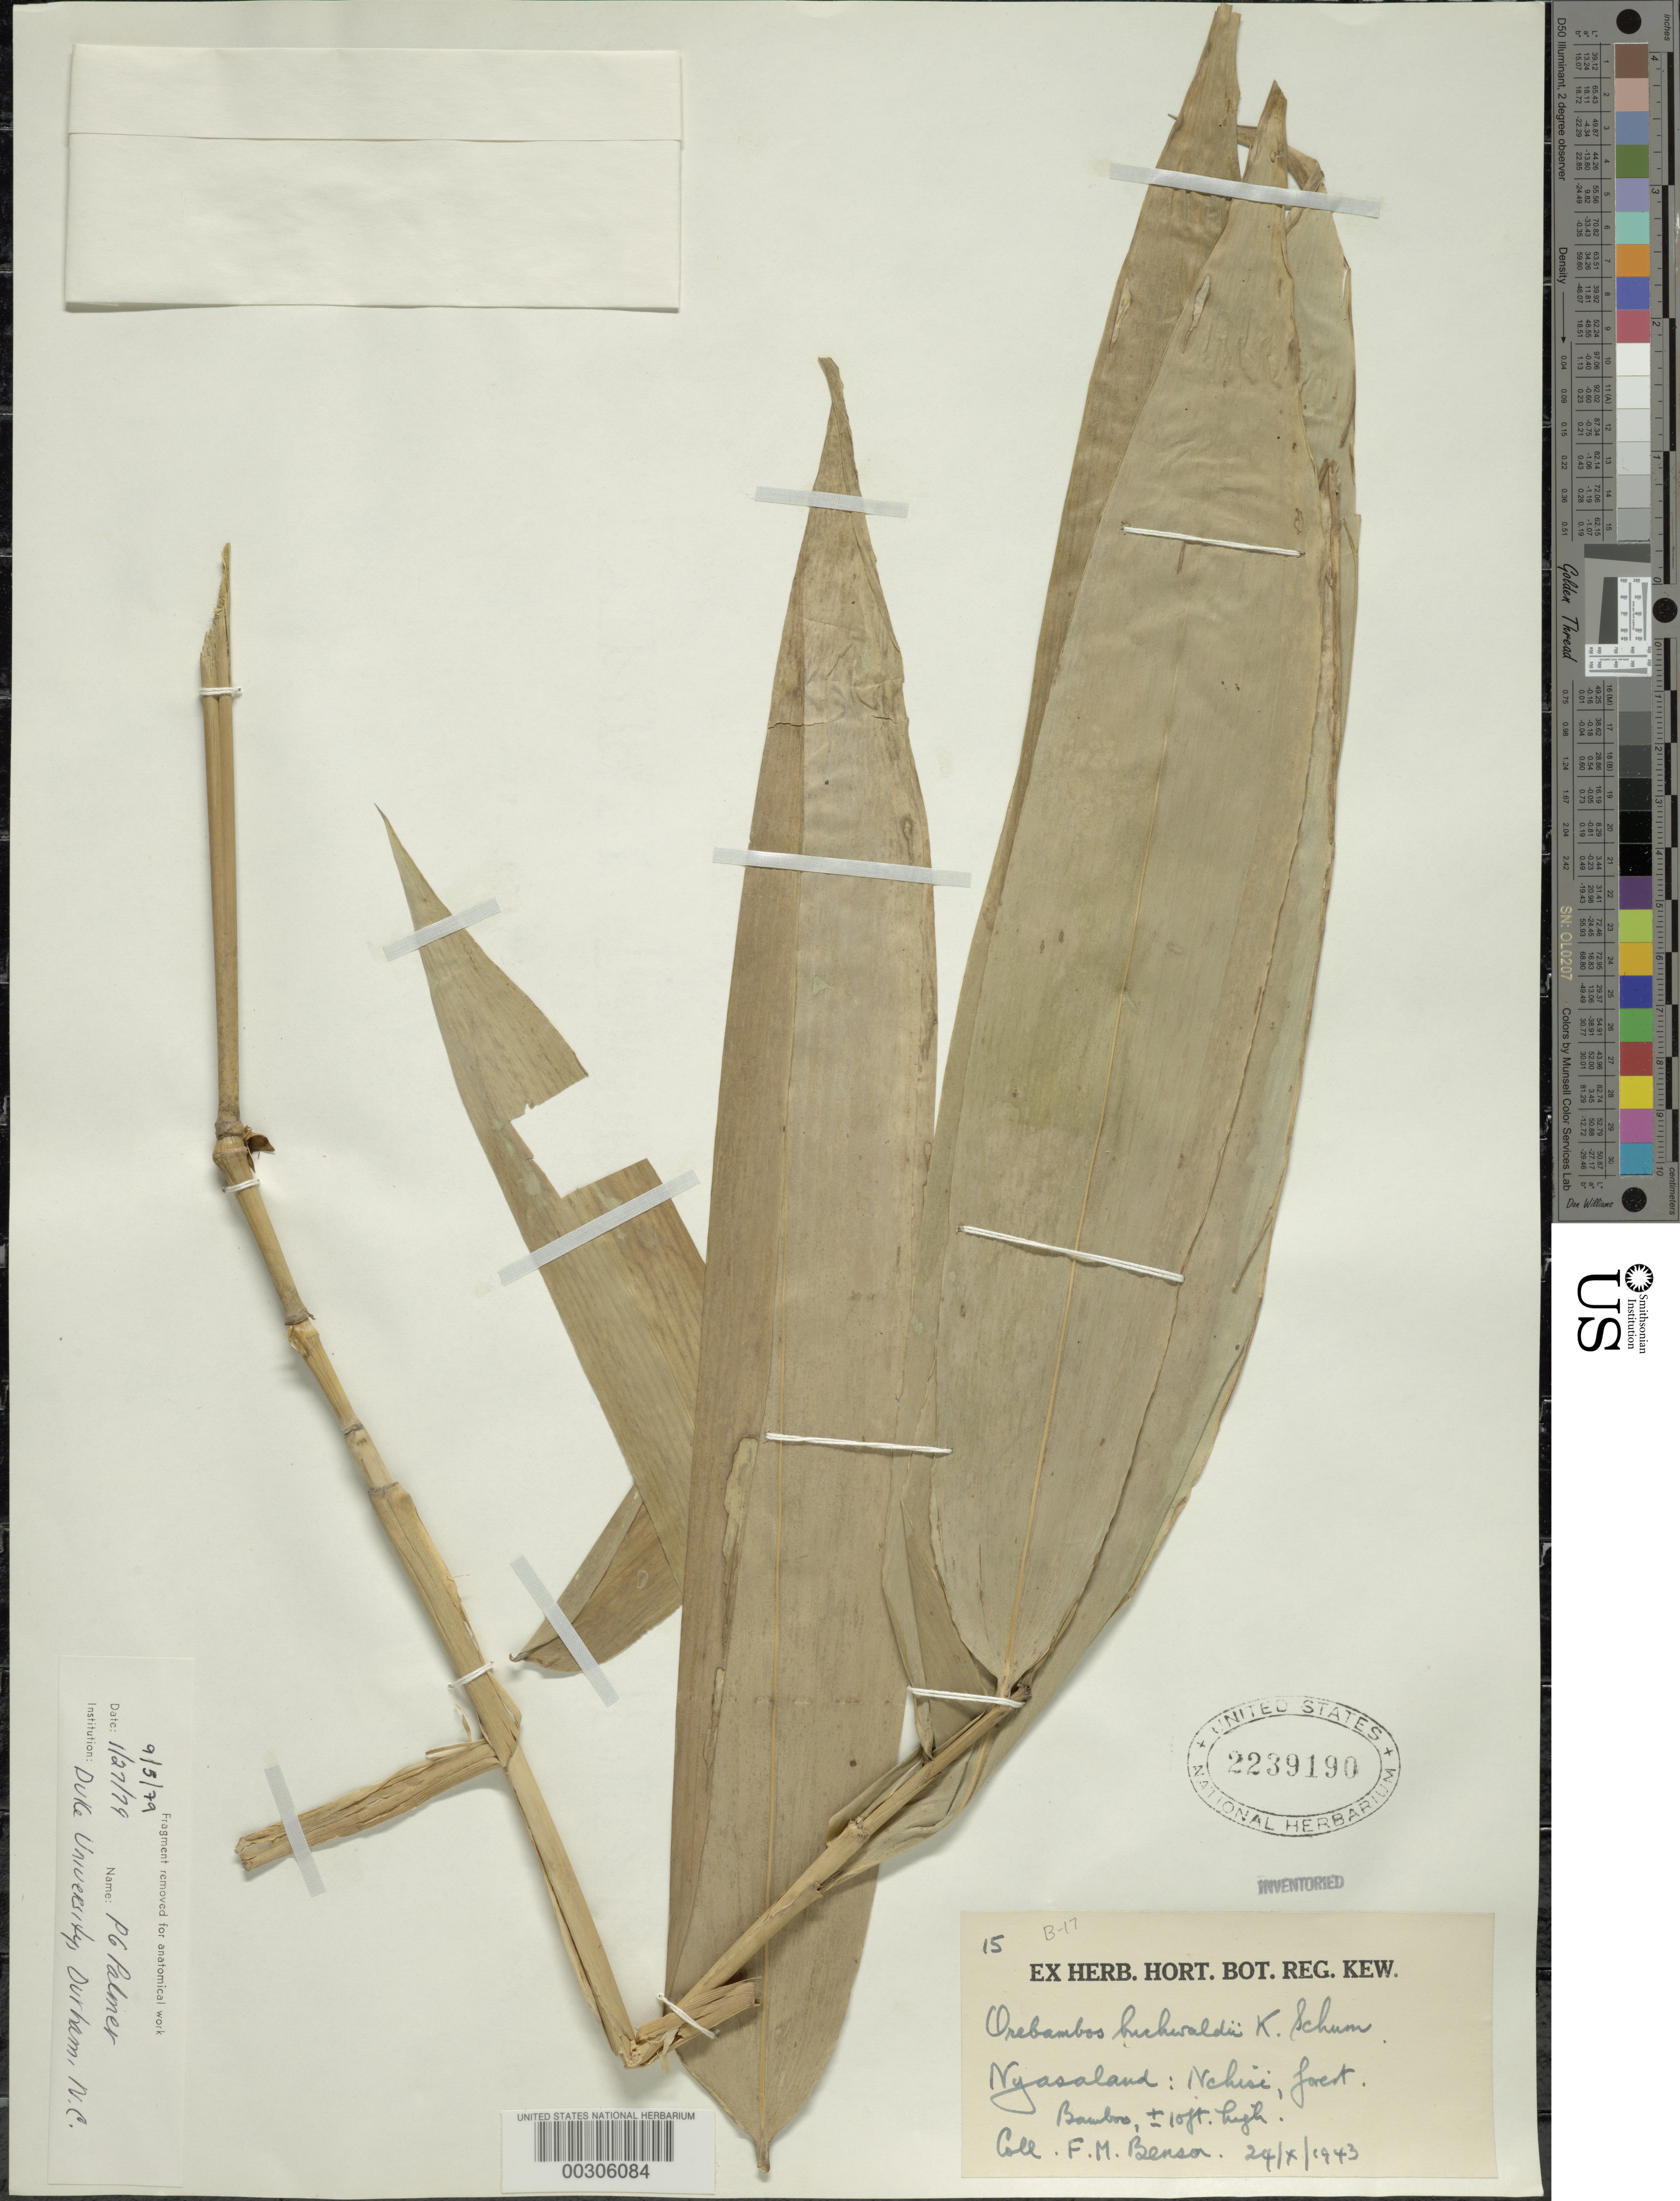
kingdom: Plantae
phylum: Tracheophyta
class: Liliopsida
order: Poales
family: Poaceae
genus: Oreobambos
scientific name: Oreobambos buchwaldii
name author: K. Schum.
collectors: F. Benson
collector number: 15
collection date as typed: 24 Oct 1943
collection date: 1943-10-24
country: Malawi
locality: Nchisi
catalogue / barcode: US 2239190